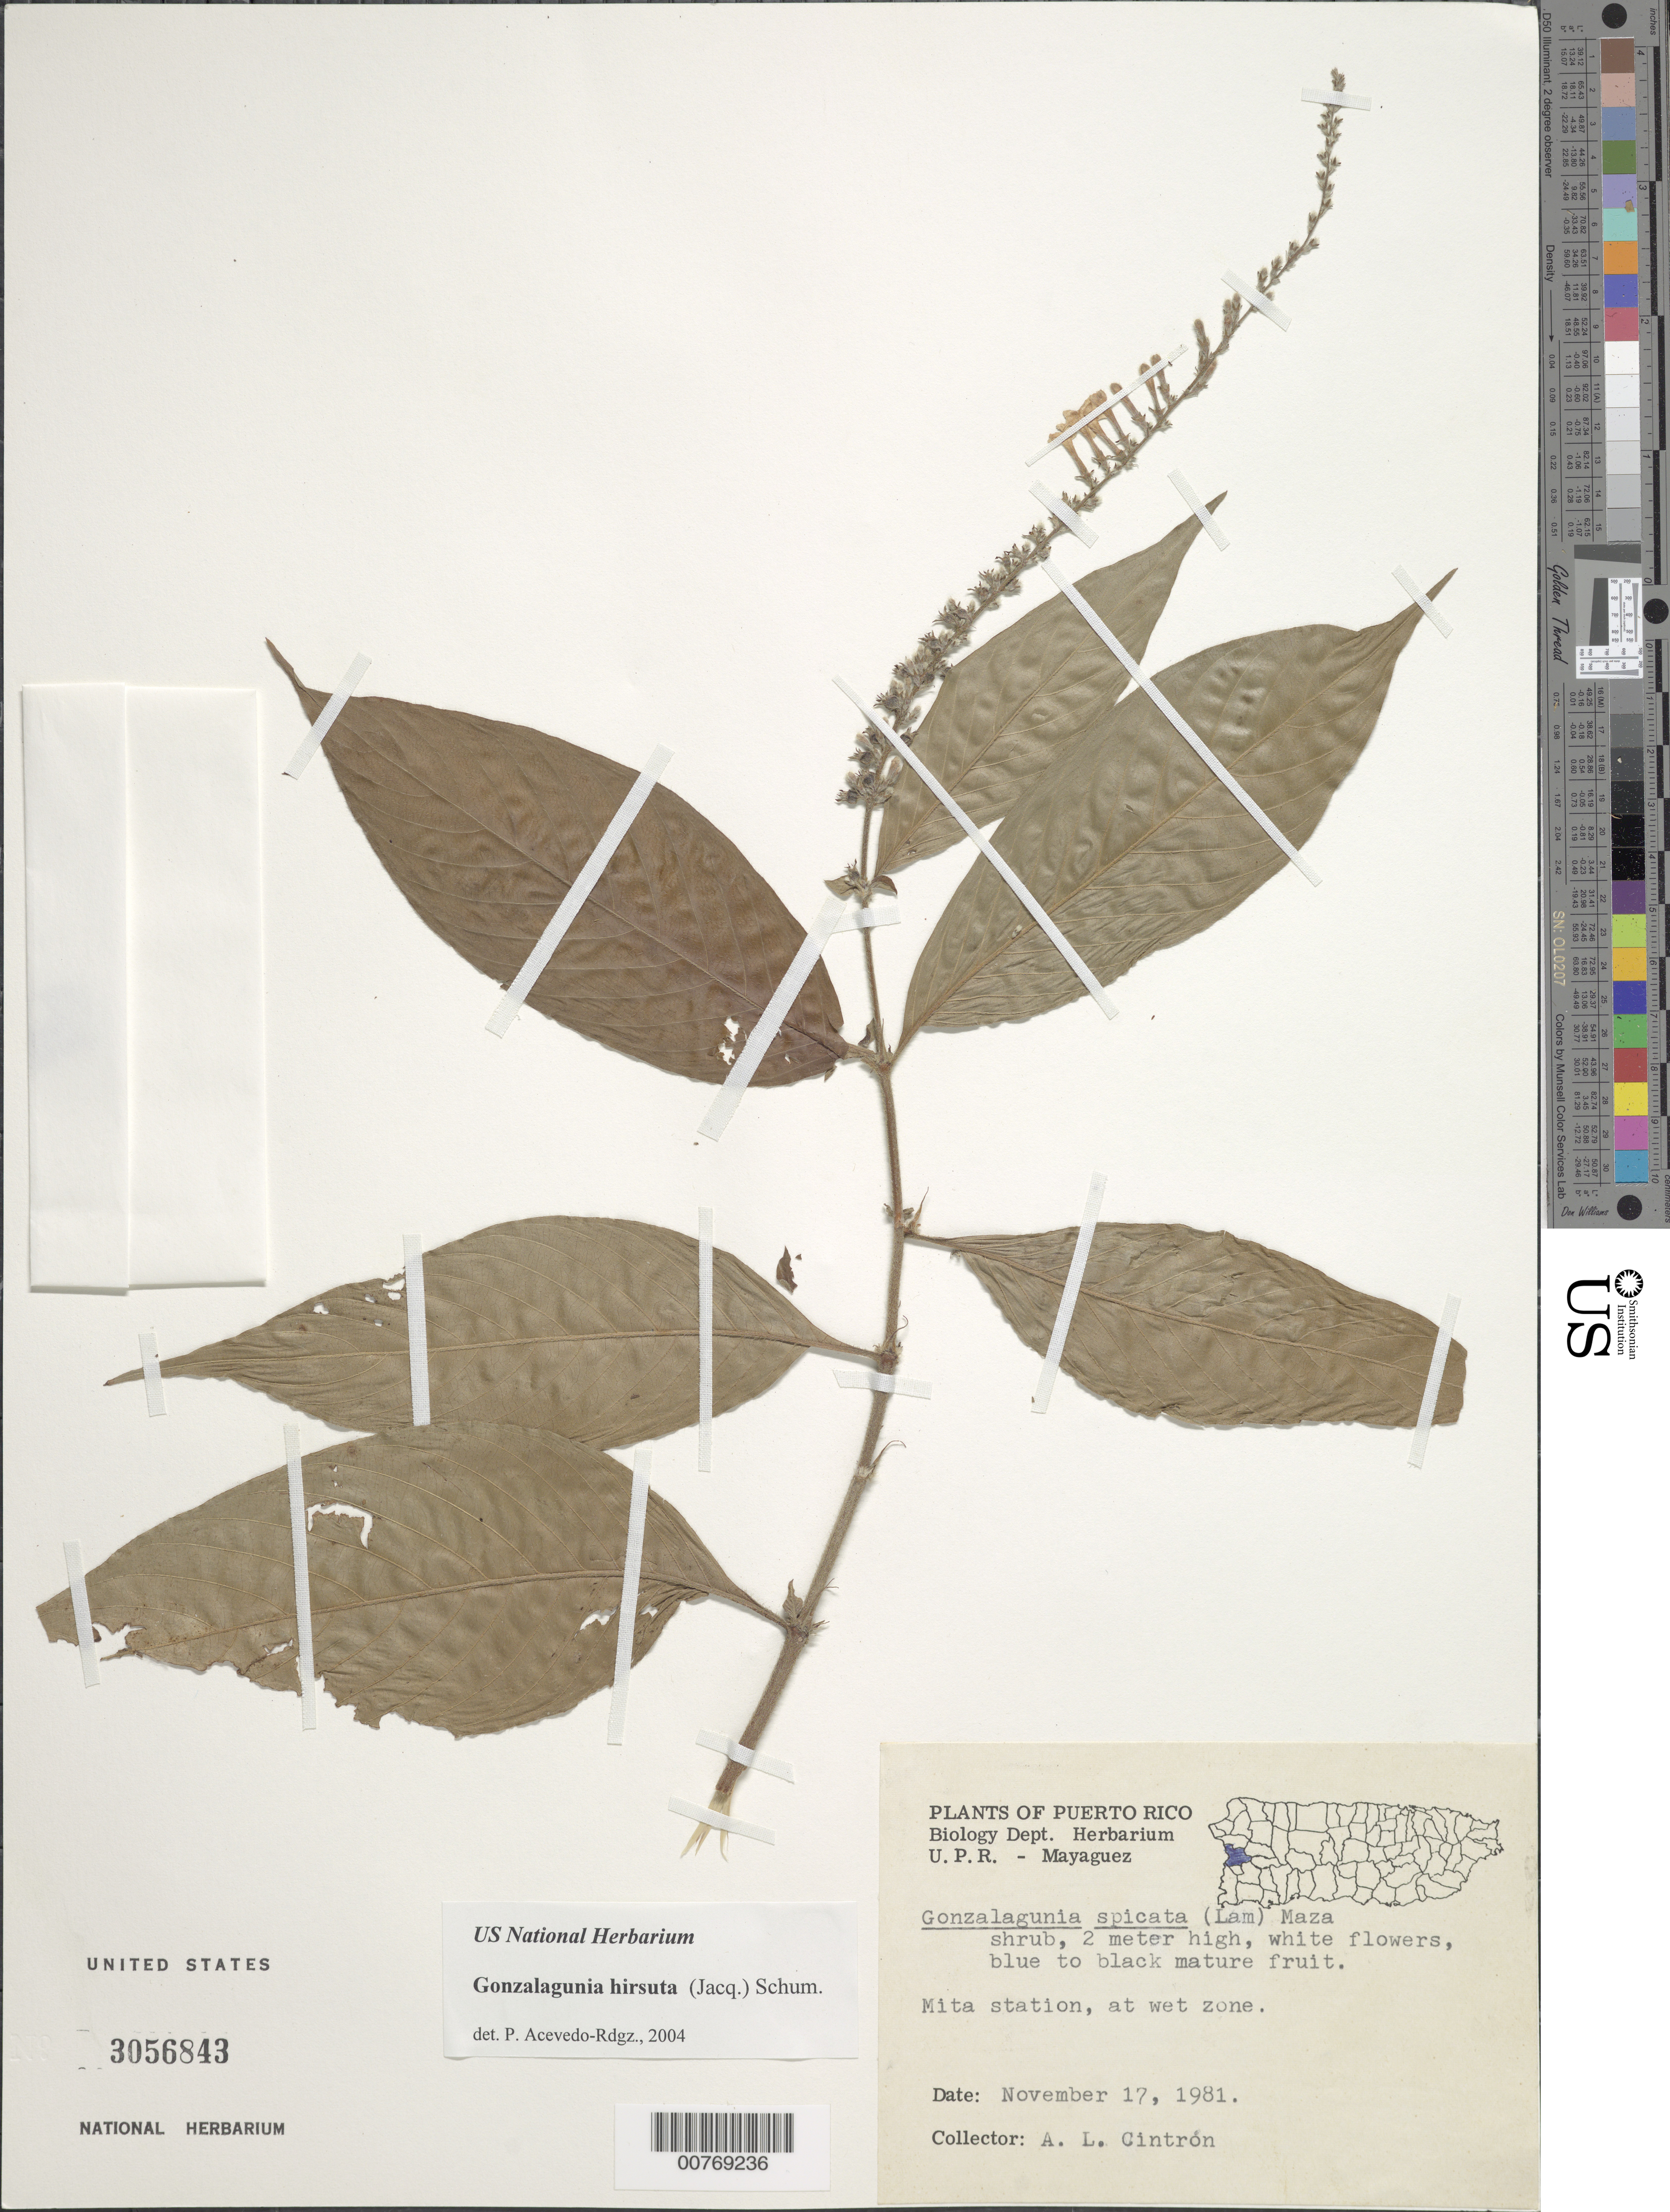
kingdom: Plantae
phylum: Tracheophyta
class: Magnoliopsida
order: Gentianales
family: Rubiaceae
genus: Gonzalagunia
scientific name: Gonzalagunia hirsuta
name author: (Jacq.) K. Schum.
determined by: Acevedo-Rodríguez, P., (BOT), Smithsonian Institution - National Museum of Natural History (UNITED STATES)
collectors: A. Cintrón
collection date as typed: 17 Nov 1981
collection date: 1981-11-17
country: Puerto Rico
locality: Mita Station, at wet zone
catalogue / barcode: US 3056843